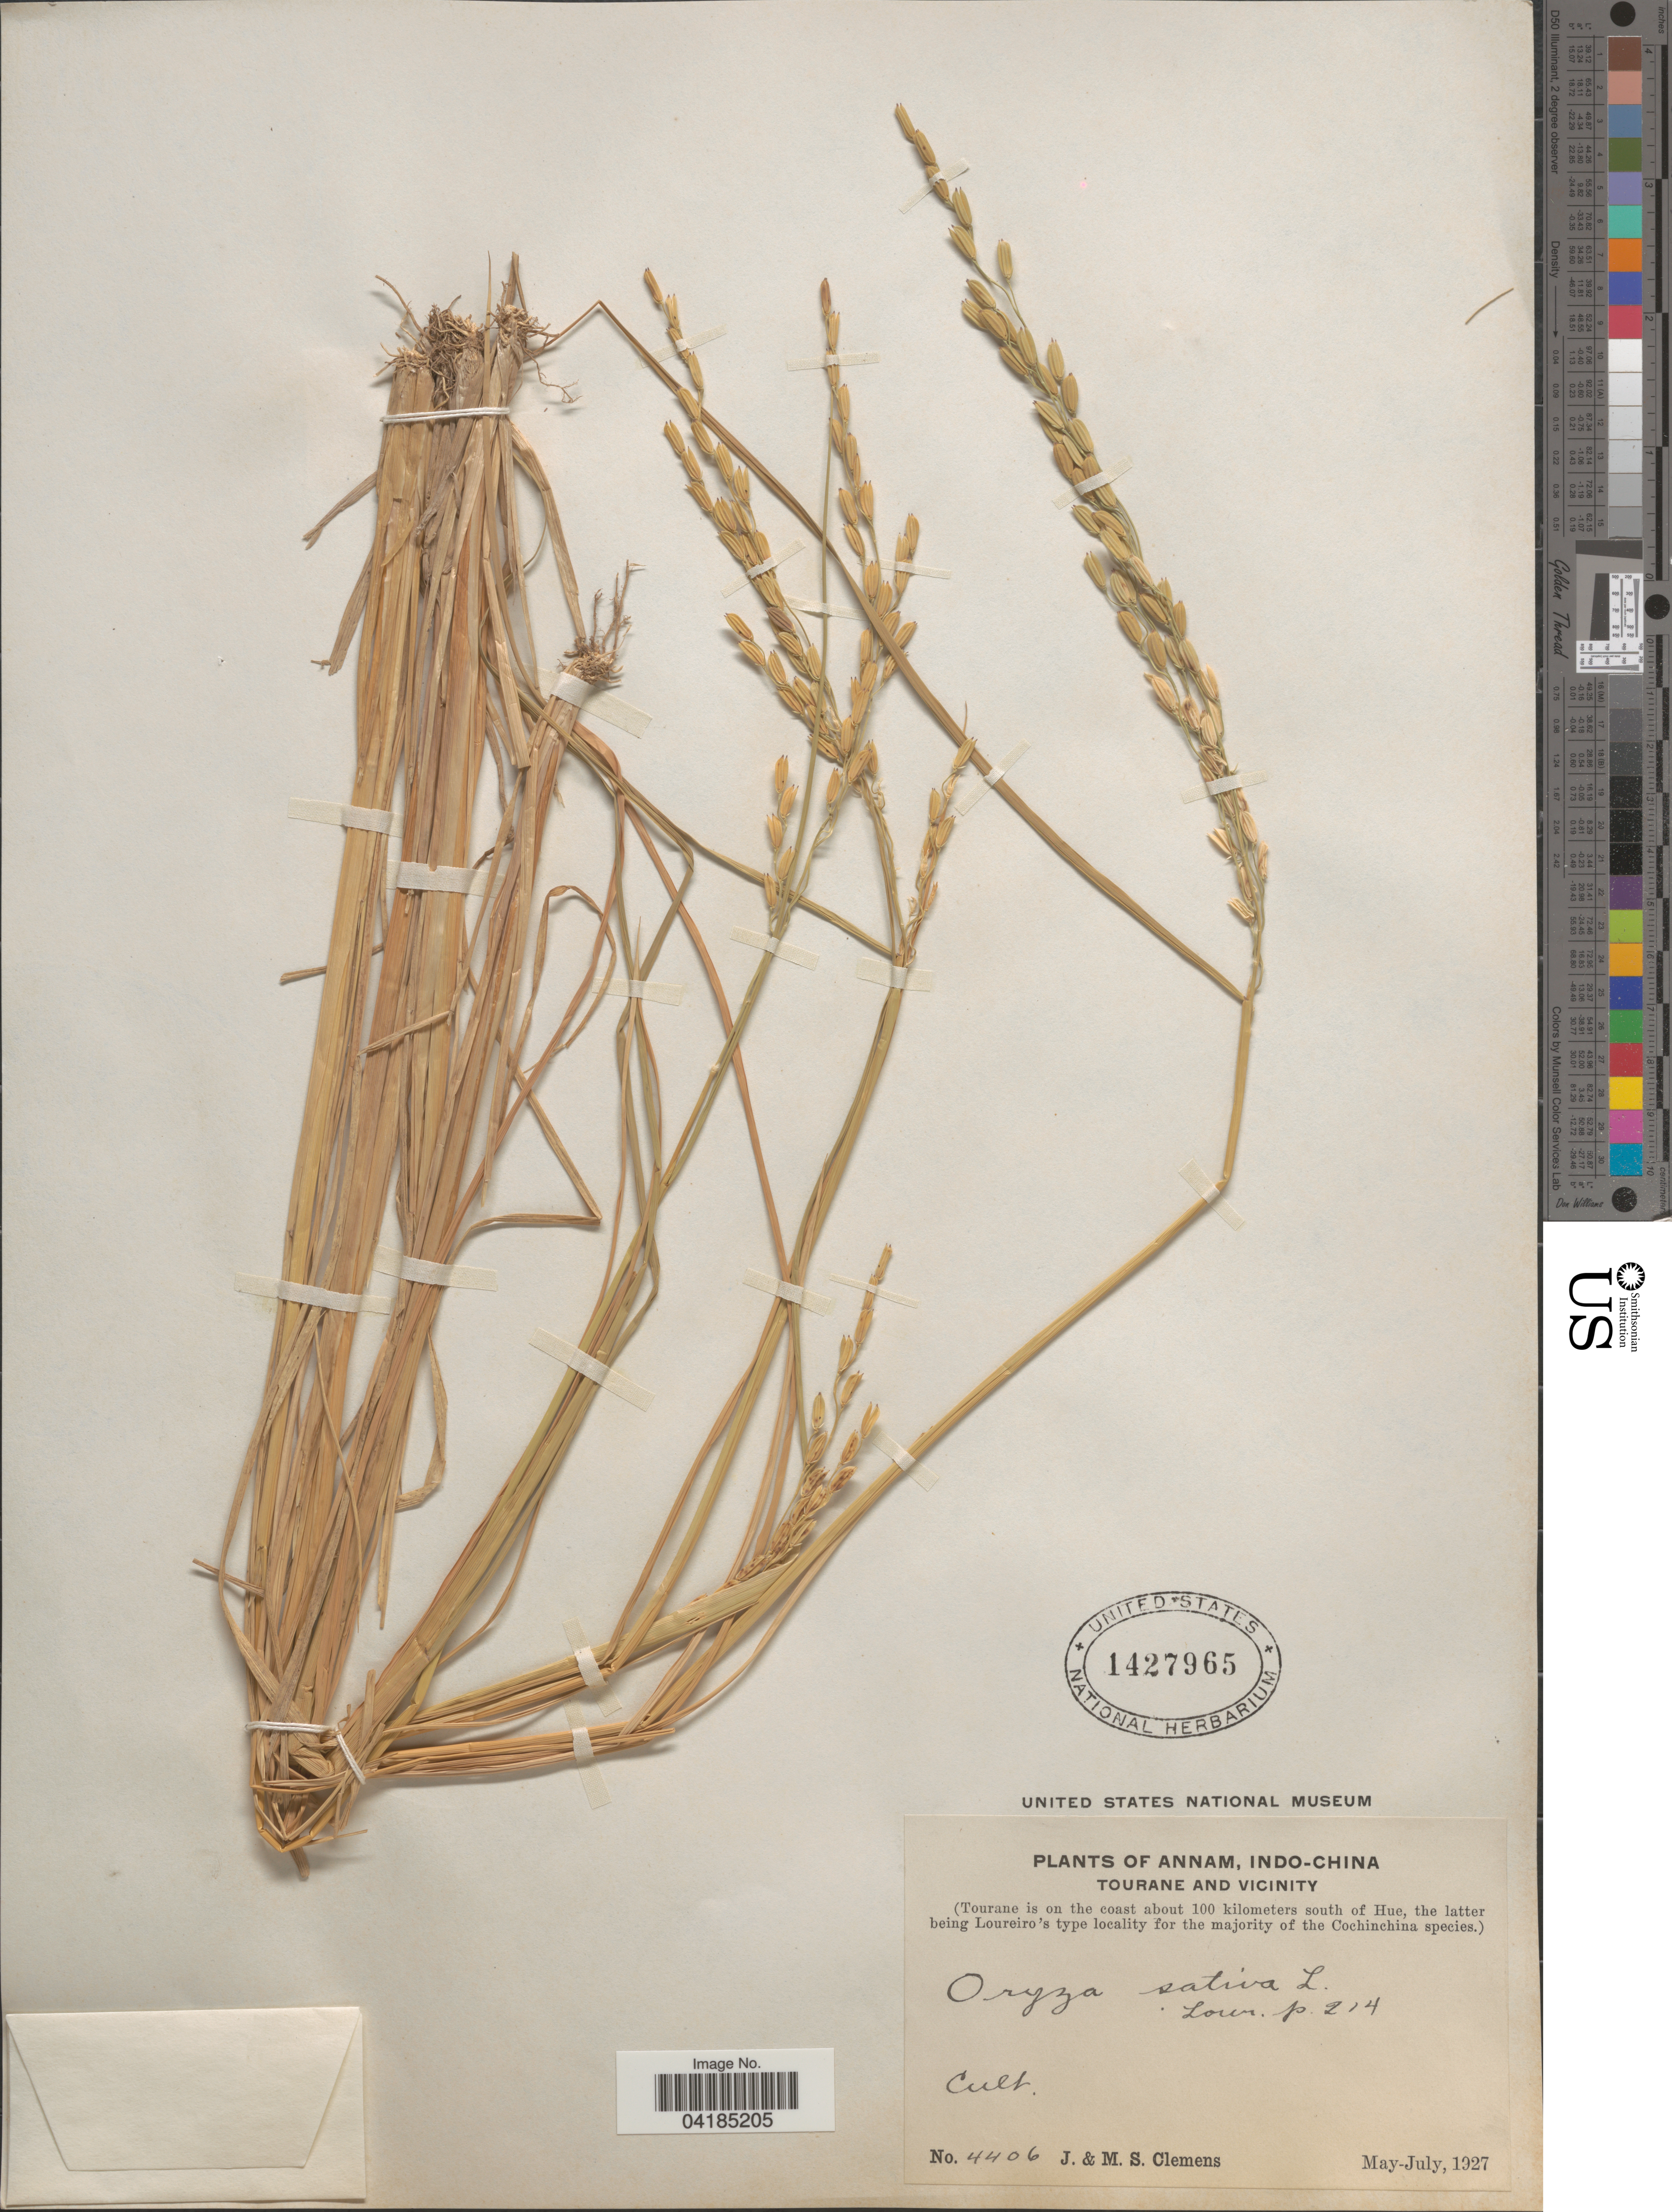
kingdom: Plantae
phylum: Tracheophyta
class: Liliopsida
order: Poales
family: Poaceae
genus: Oryza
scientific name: Oryza sativa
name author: L.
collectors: J. Clemens & M. S. Clemens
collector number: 4406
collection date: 1927-05/1927-07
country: Vietnam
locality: Annam, Indo-China. Tourane and vicinity. Tourane is on the coast about 100 kilometers south of Hue.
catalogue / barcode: US 1427965